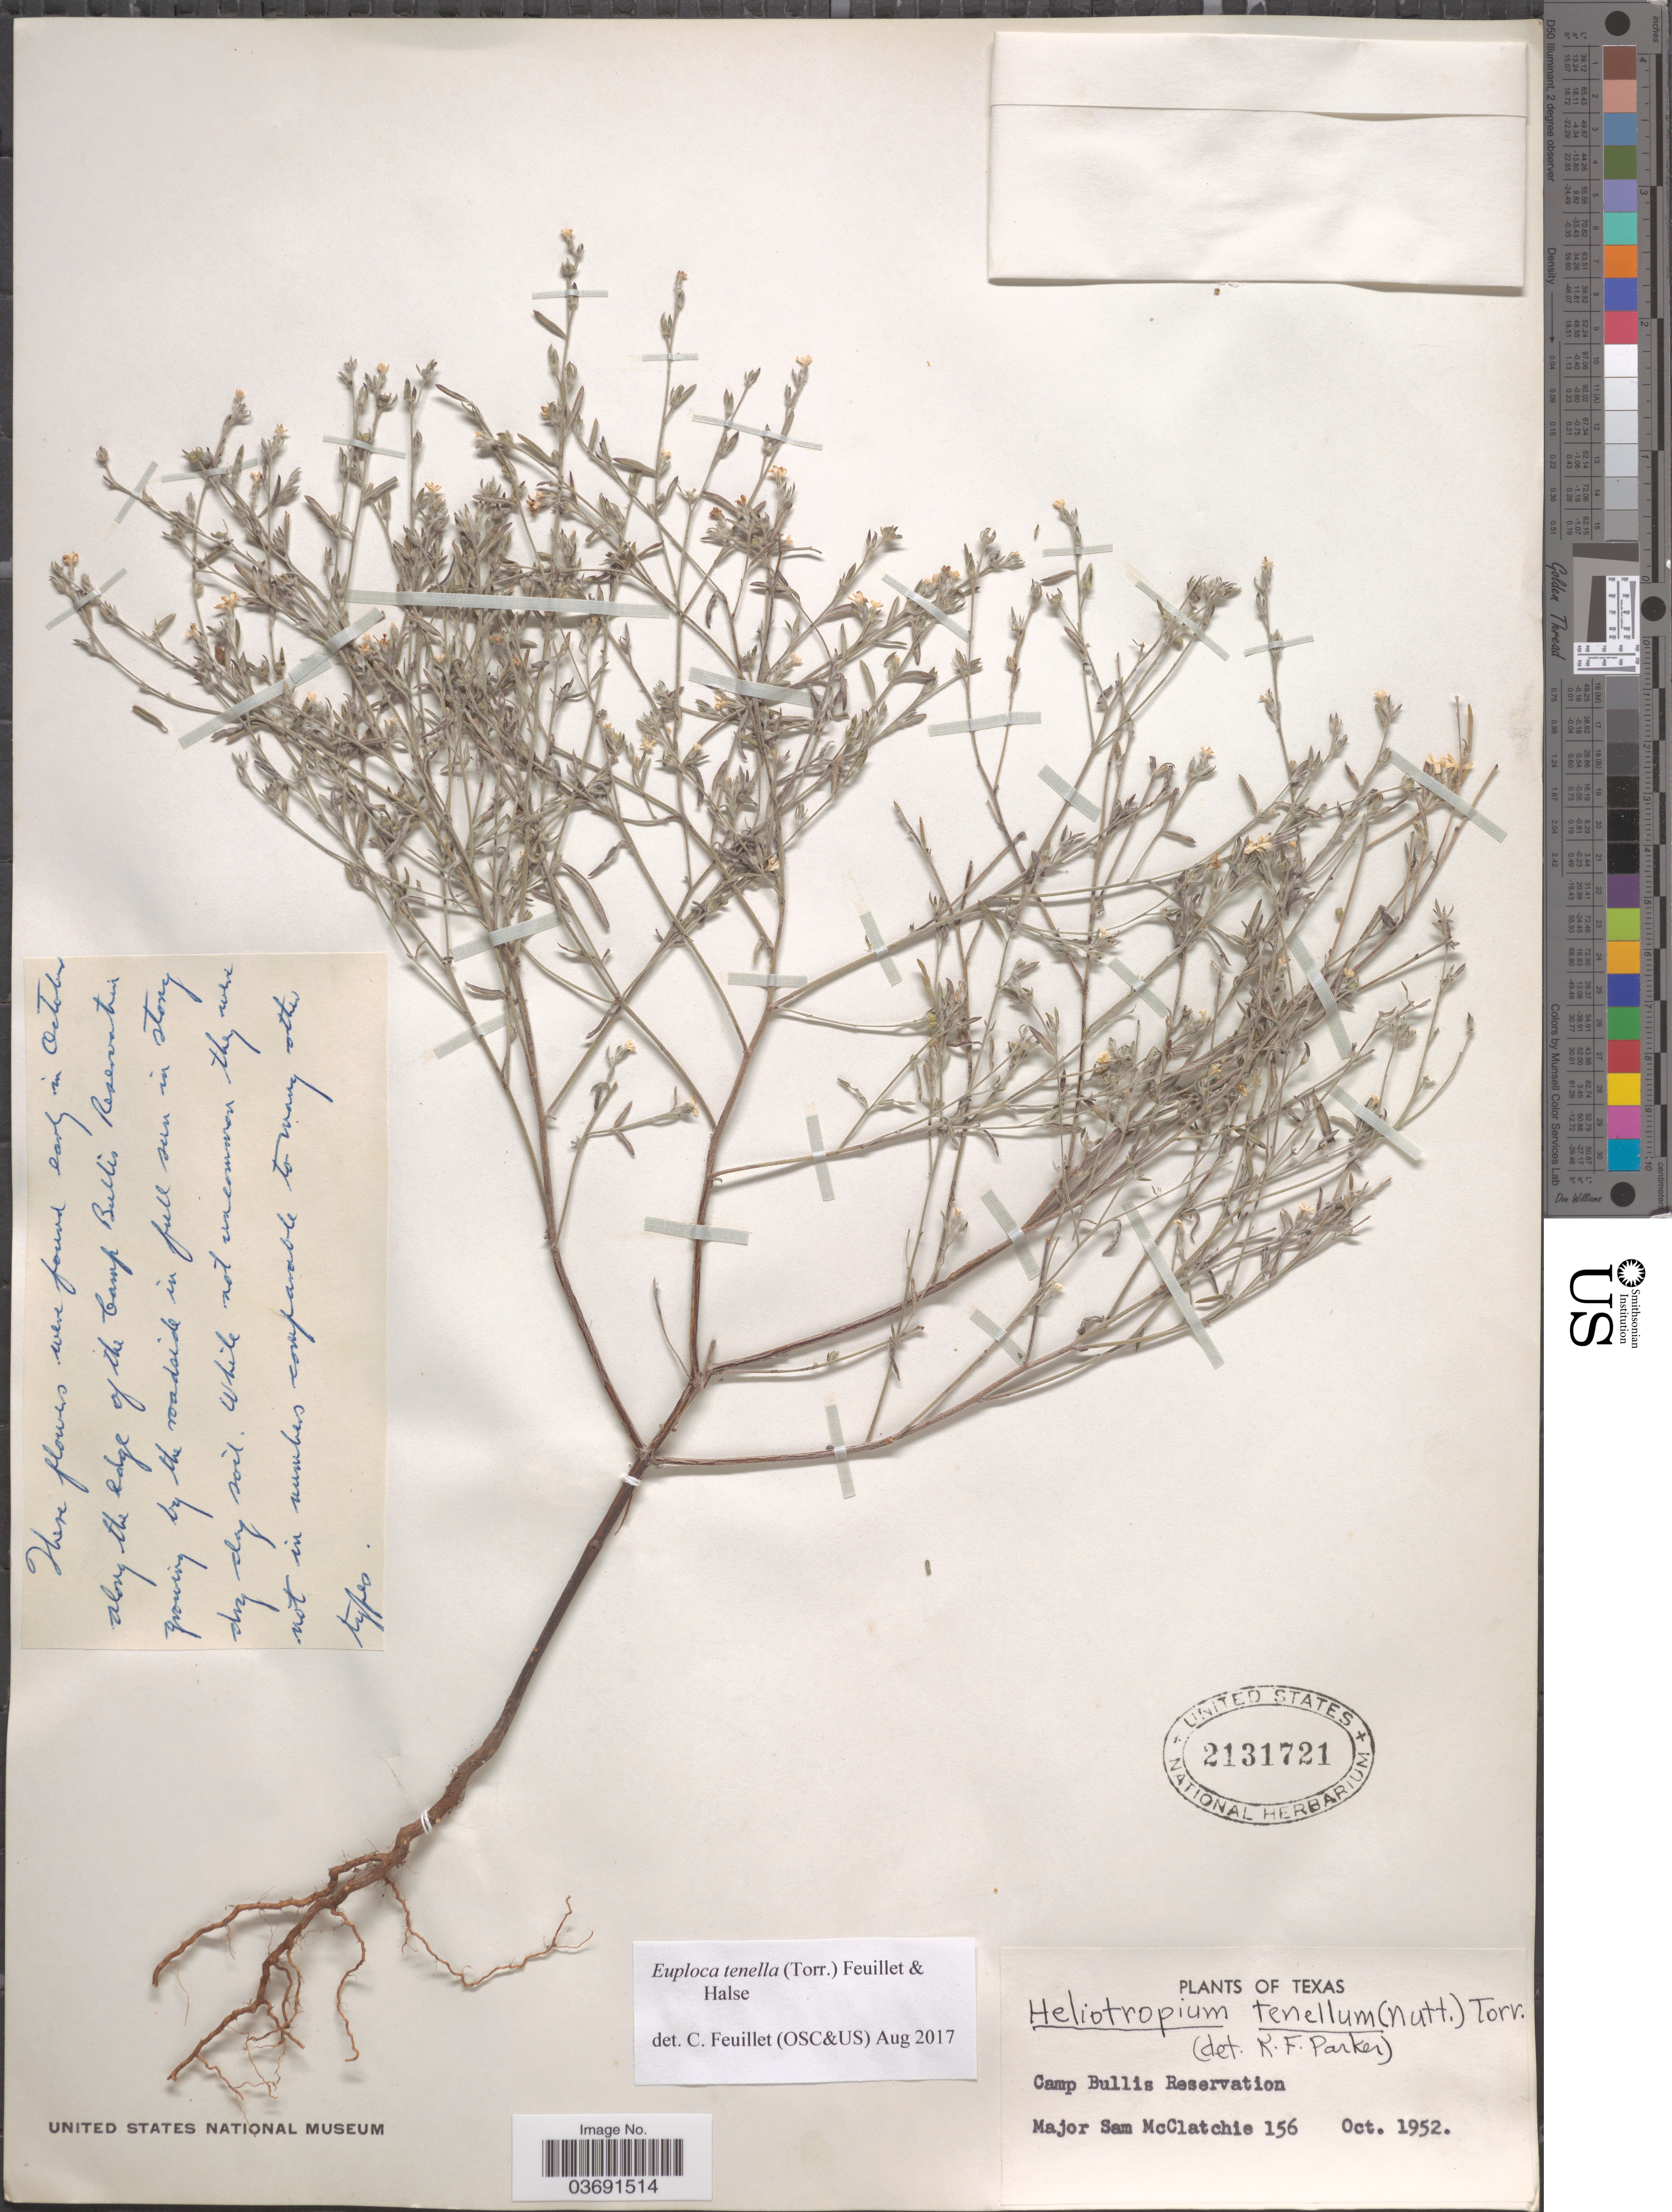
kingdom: Plantae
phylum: Tracheophyta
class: Magnoliopsida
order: Boraginales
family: Heliotropiaceae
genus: Euploca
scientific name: Euploca tenella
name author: (Torr.) Feuillet & Halse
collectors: S. McClatchie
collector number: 156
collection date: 1952-10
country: United States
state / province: Texas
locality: Along the edge of the Camp Bullis Reservation.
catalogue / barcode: US 2131721